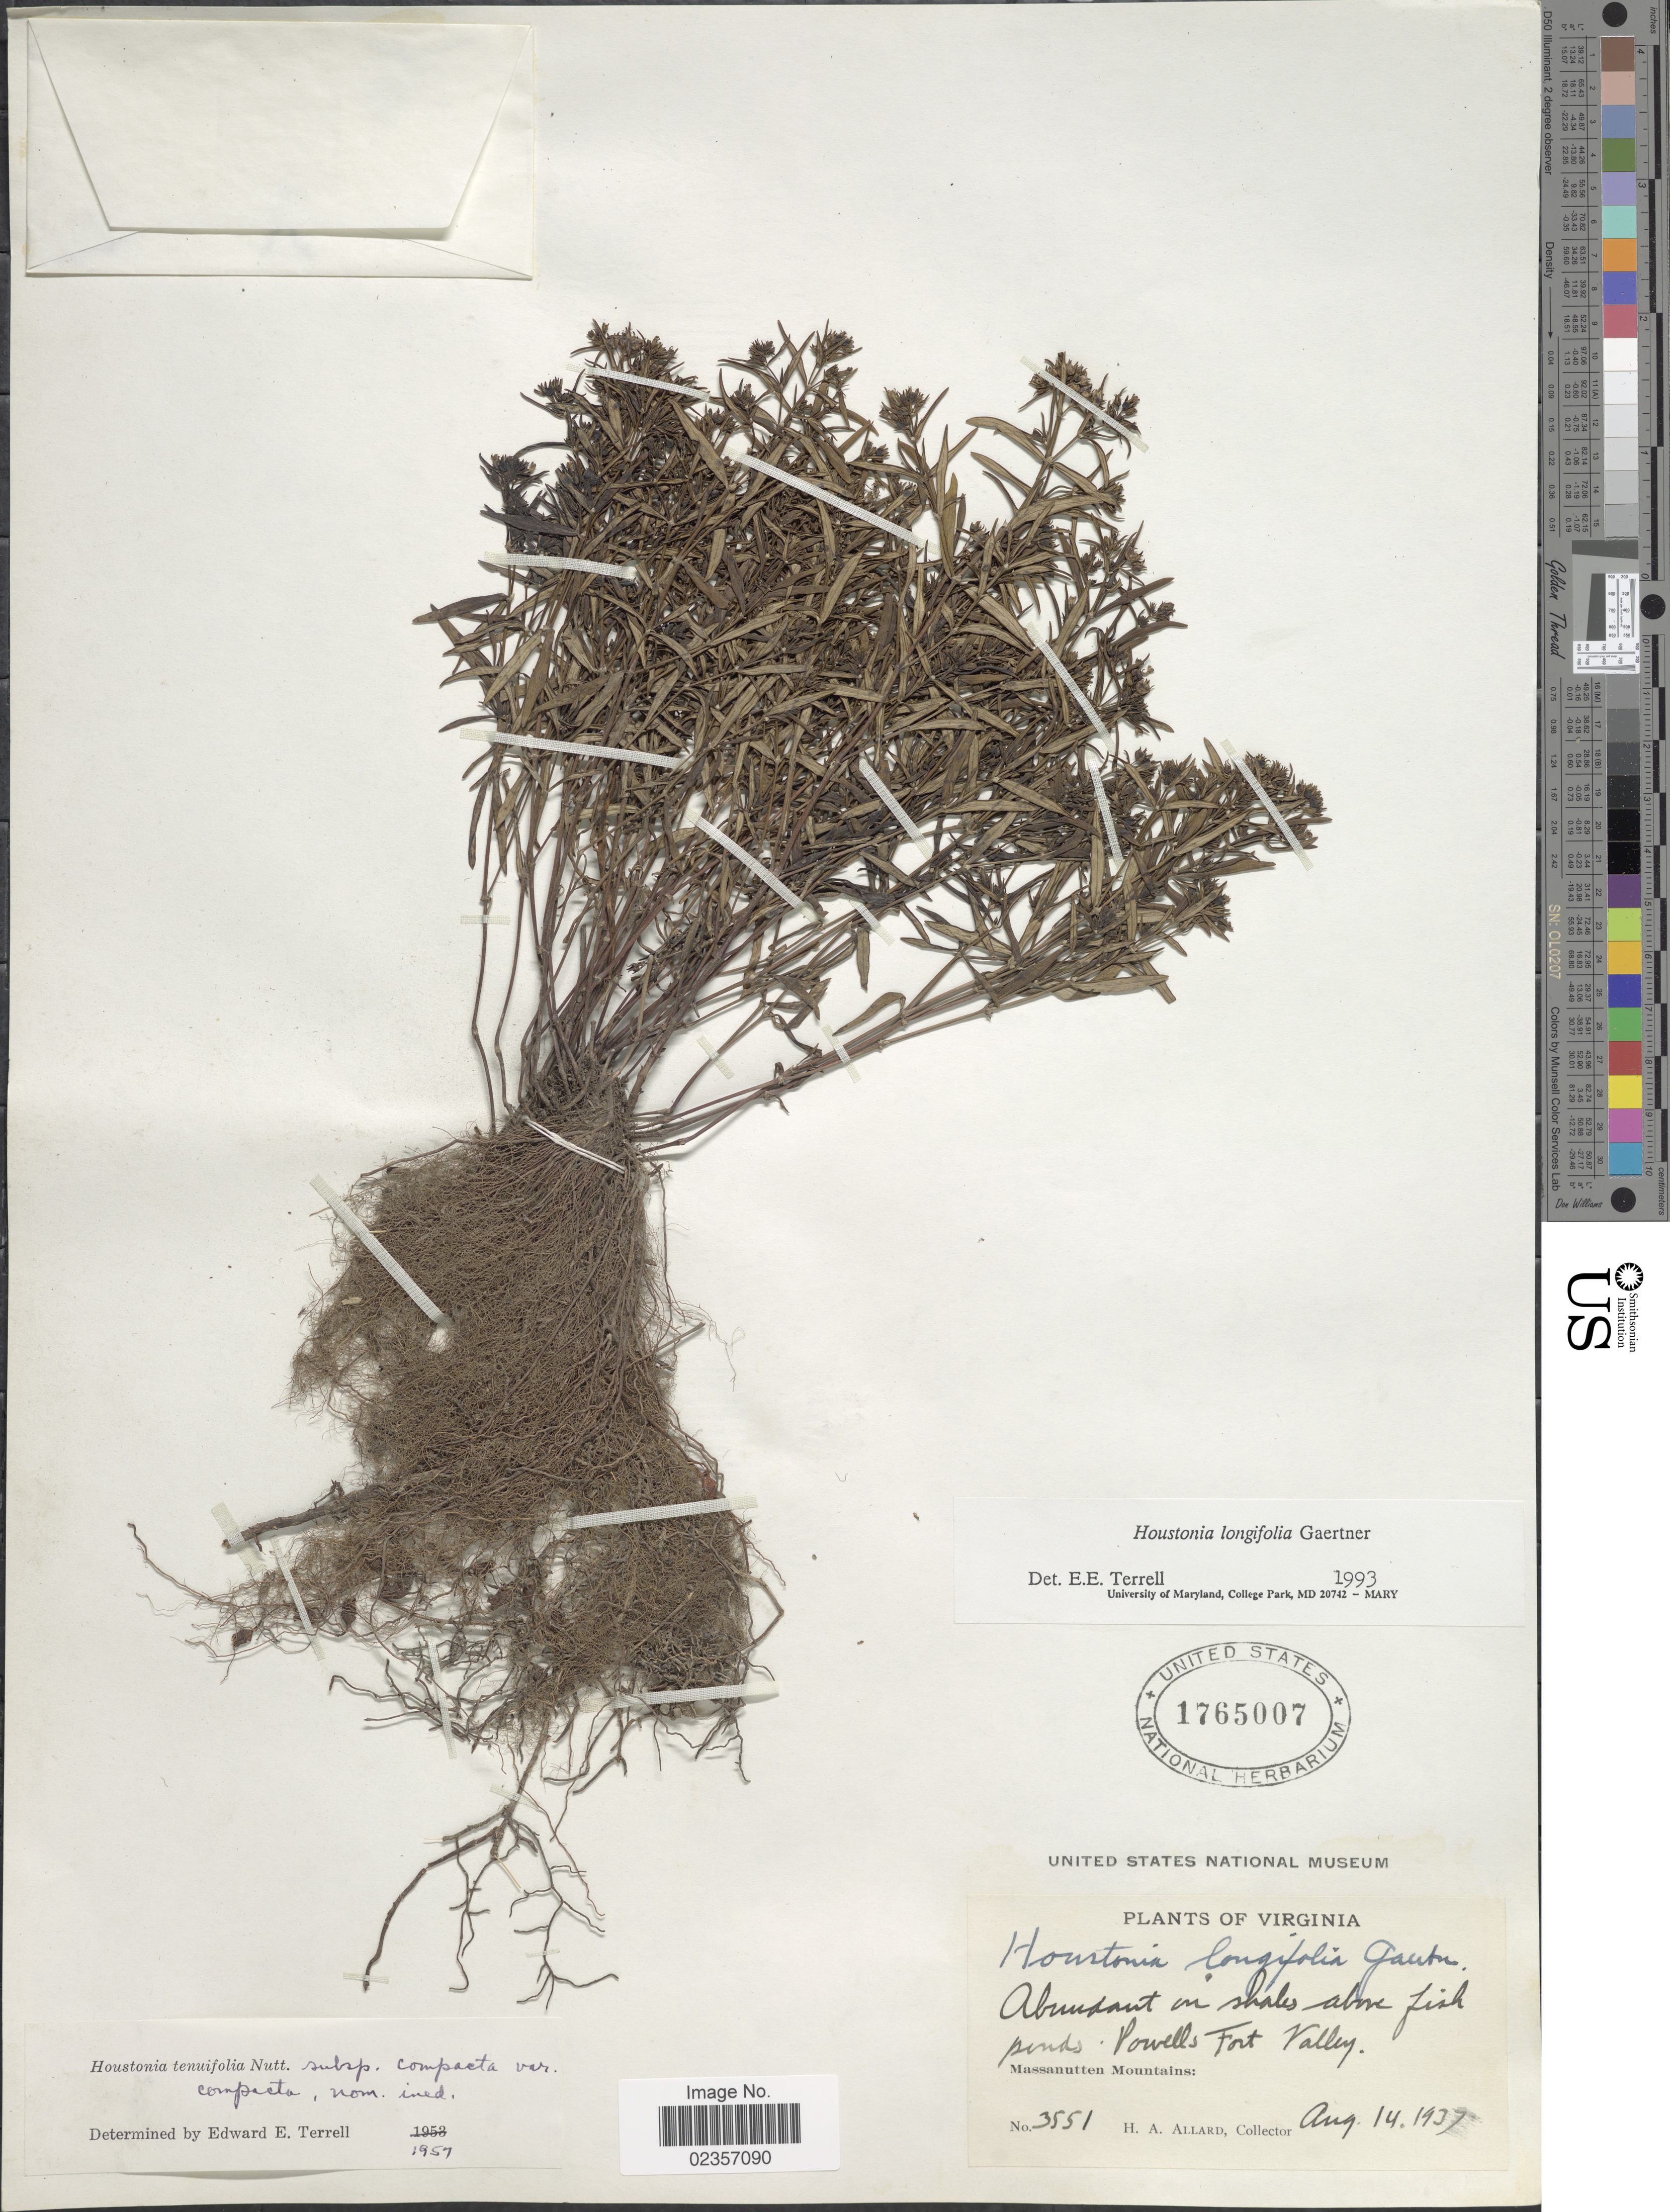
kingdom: Plantae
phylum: Tracheophyta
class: Magnoliopsida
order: Gentianales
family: Rubiaceae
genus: Houstonia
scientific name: Houstonia longifolia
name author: Gaertn.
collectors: H. A. Allard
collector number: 3551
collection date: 1937-08-14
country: United States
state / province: Virginia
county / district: Shenandoah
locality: Abundant on shales above fish ponds, Powells Fort Valley, Massanutten Mountains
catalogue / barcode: US 1765007